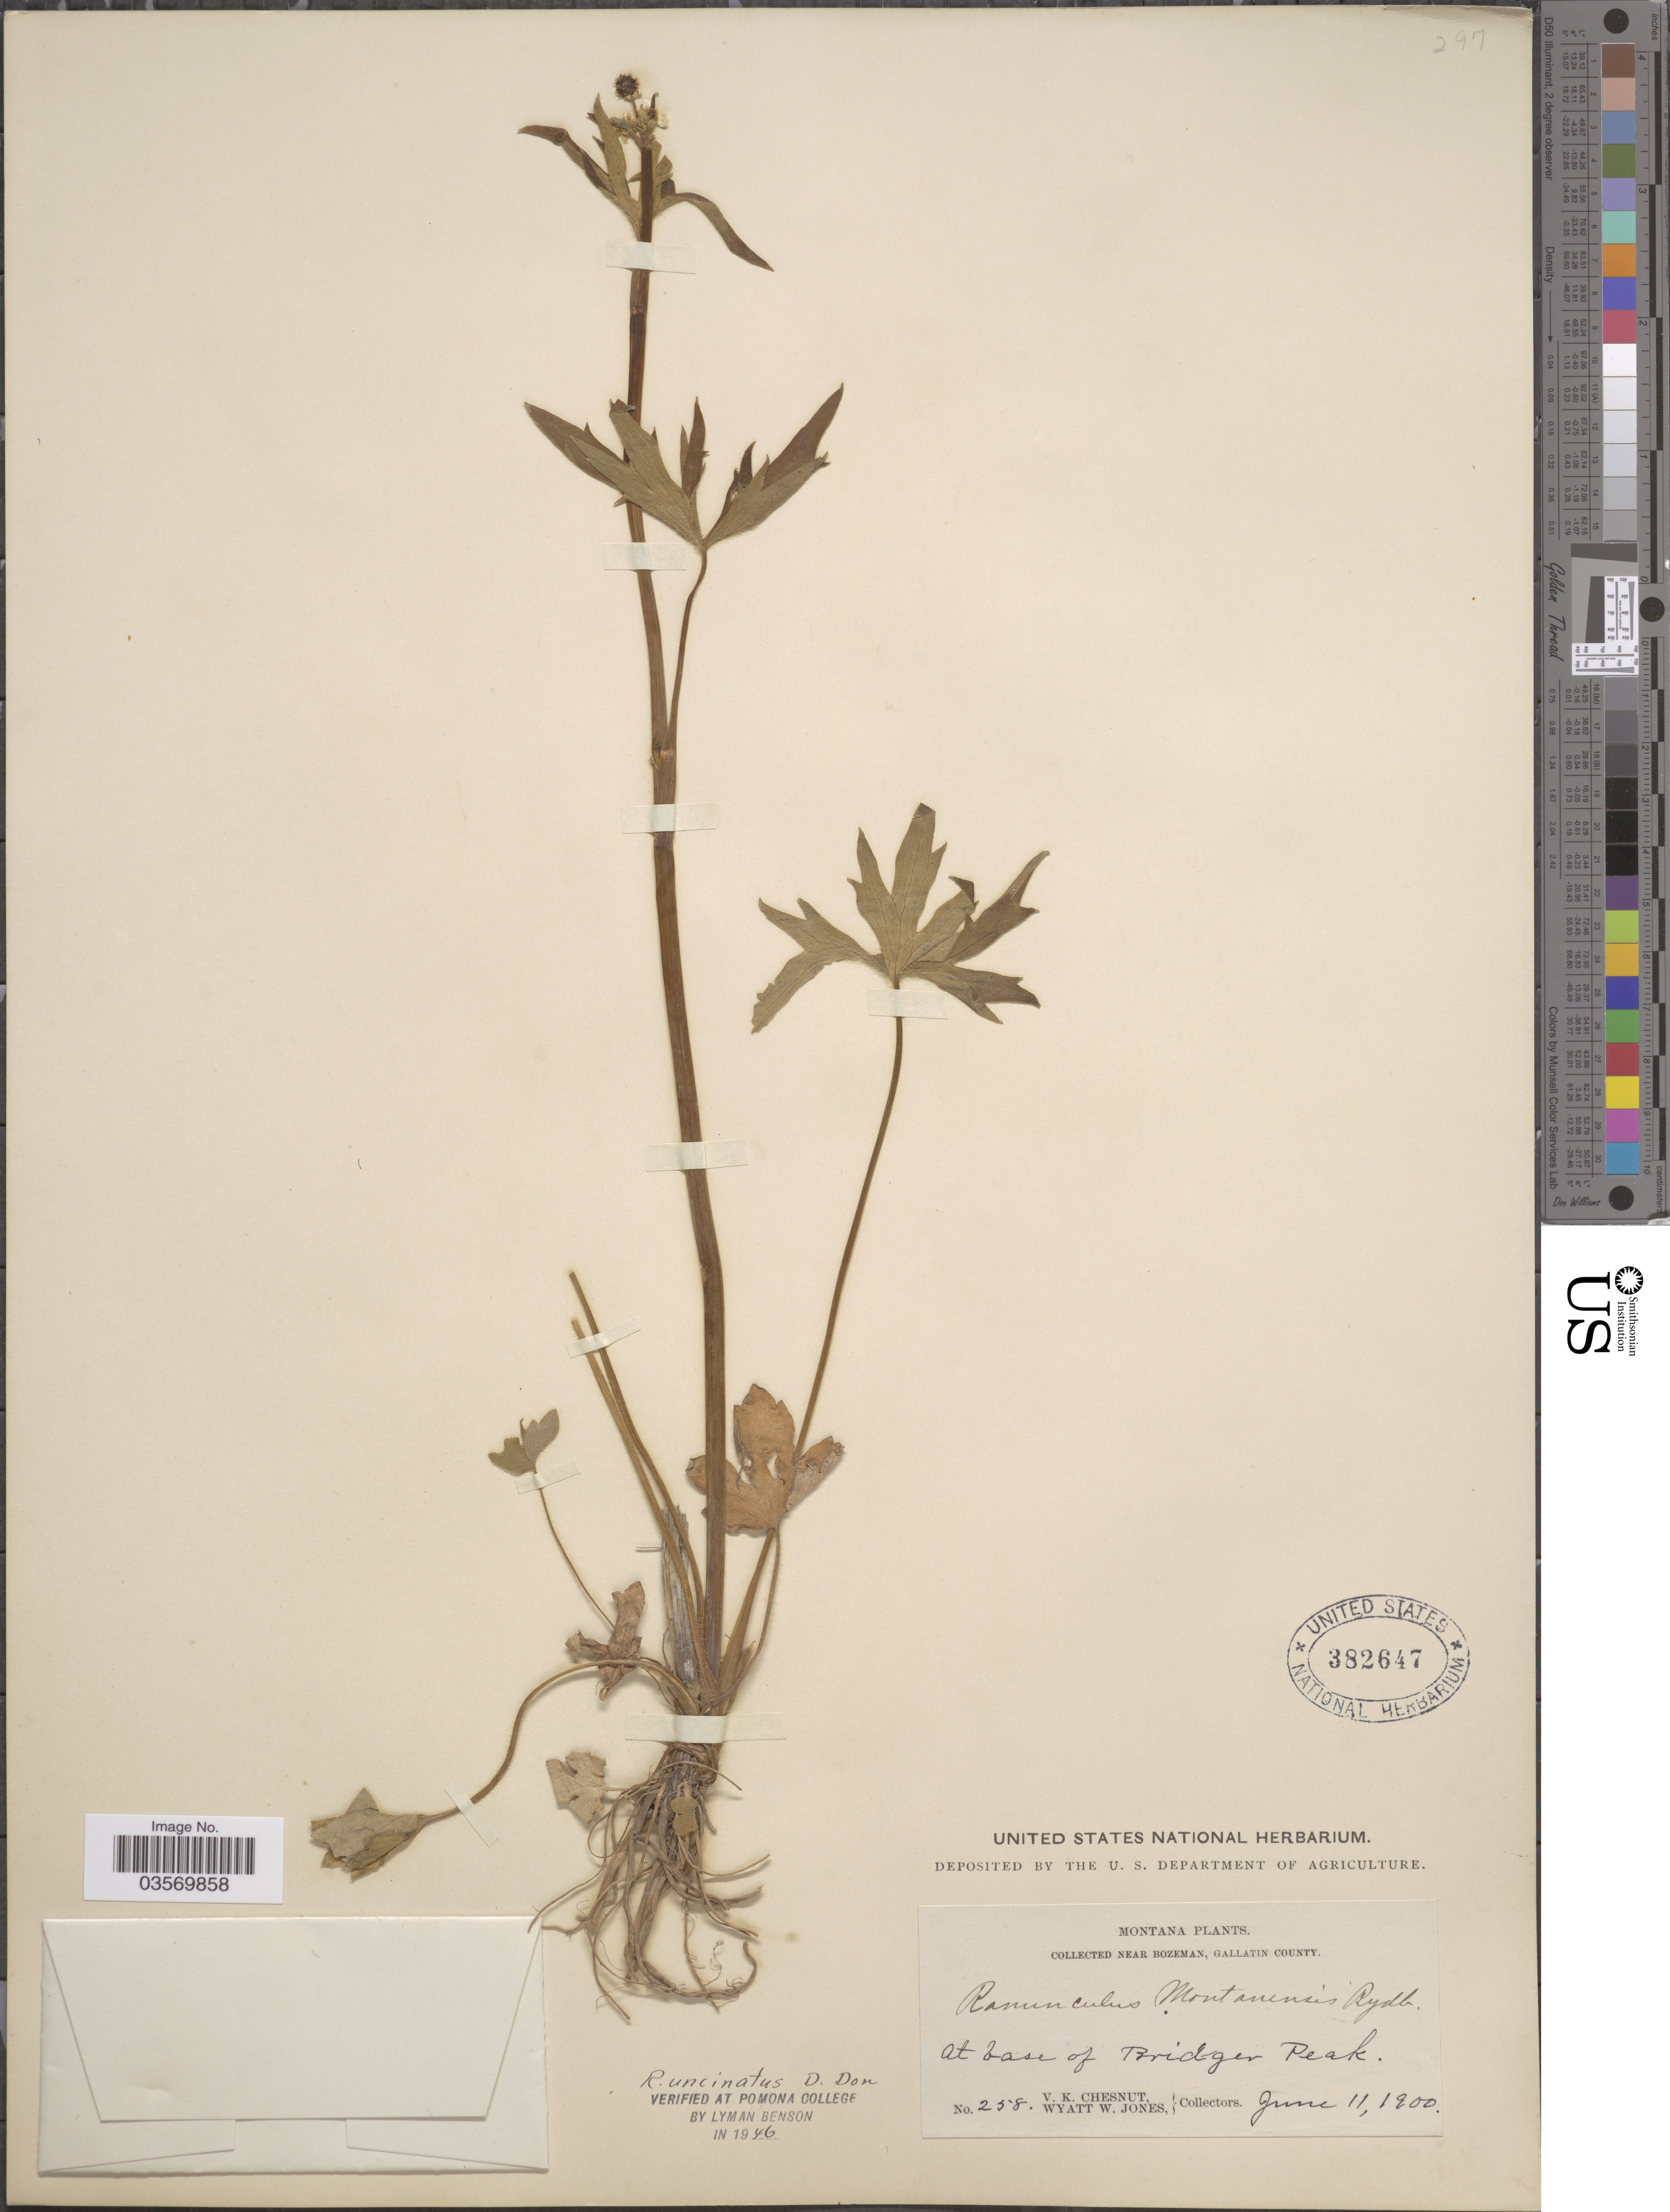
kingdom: Plantae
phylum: Tracheophyta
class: Magnoliopsida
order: Ranunculales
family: Ranunculaceae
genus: Ranunculus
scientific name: Ranunculus uncinatus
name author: D. Don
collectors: V. Chesnut & W. W. Jones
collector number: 258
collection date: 1900-06-11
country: United States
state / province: Montana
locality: Near Bozeman, Gallatin County. At base of Bridger Peak.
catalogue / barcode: US 382647